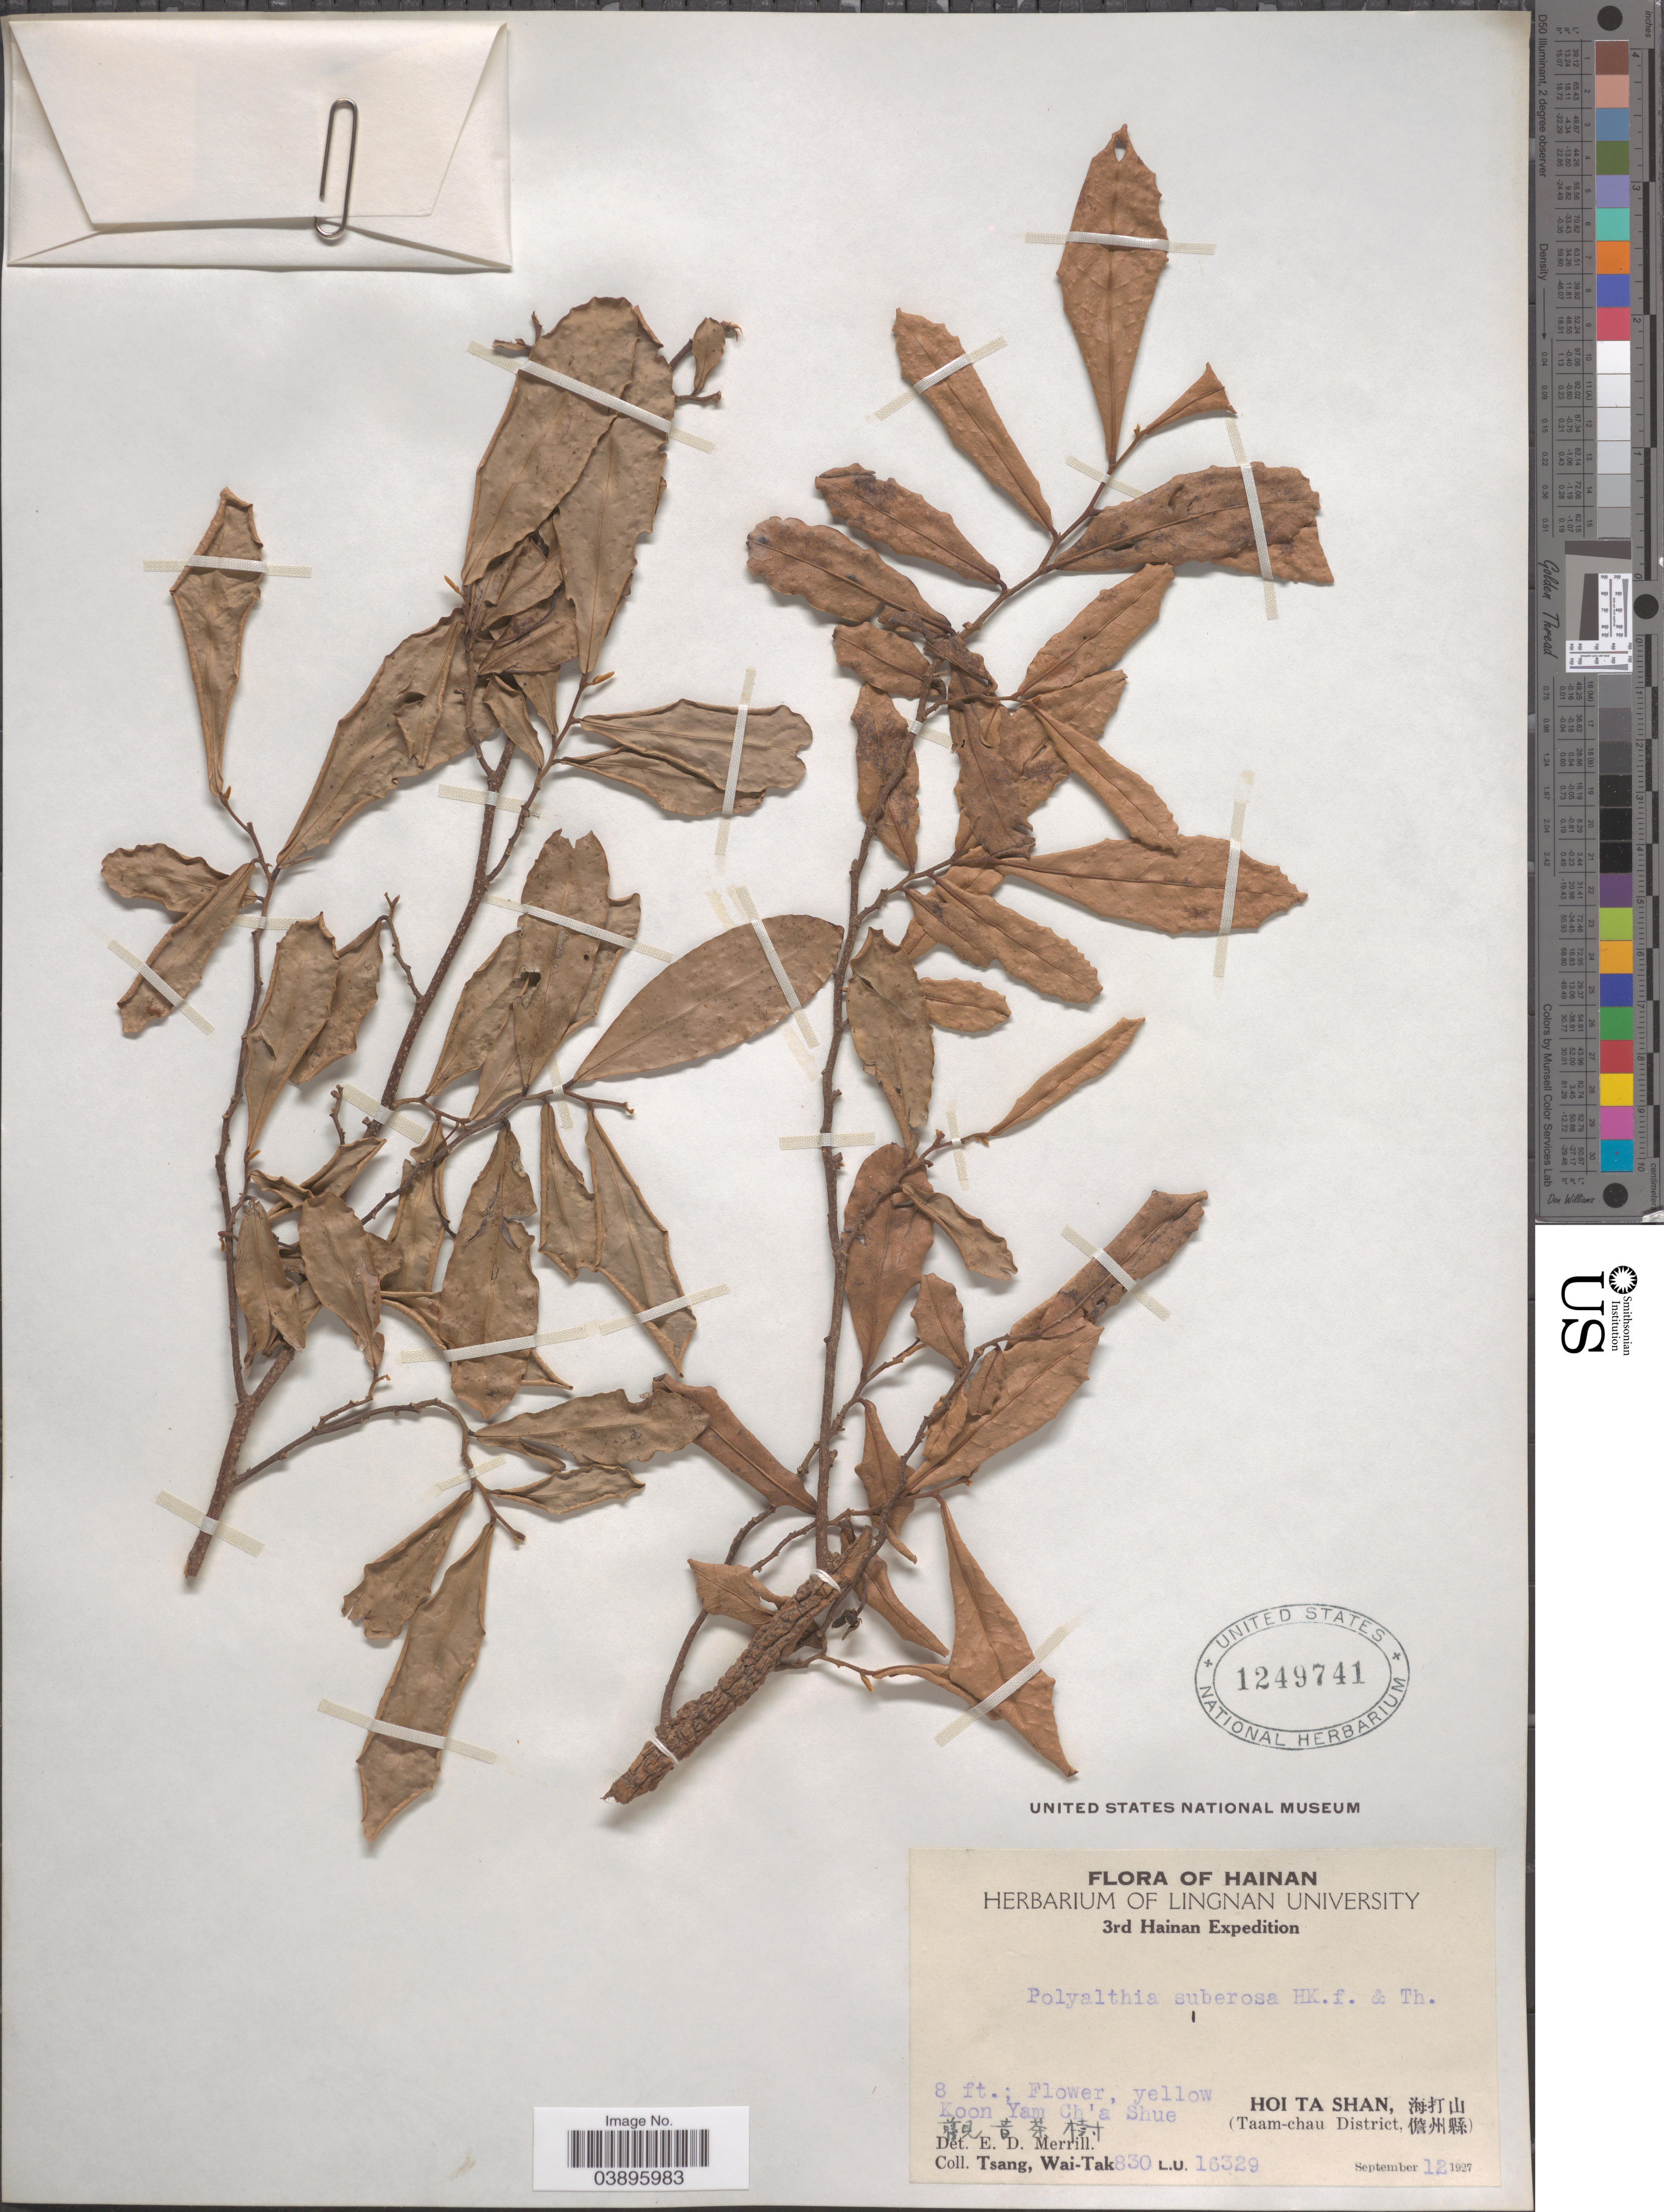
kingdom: Plantae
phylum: Tracheophyta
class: Magnoliopsida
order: Magnoliales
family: Annonaceae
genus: Polyalthia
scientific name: Polyalthia suberosa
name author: (Roxb.) Thwaites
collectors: W. T. Tsang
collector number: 830/L.U.16329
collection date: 1927-09-12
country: China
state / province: Hainan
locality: Koon Yam Ch'a Shue. X. Hoi Ta Shan, X. (Taam-chau District, X).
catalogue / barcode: US 1249741